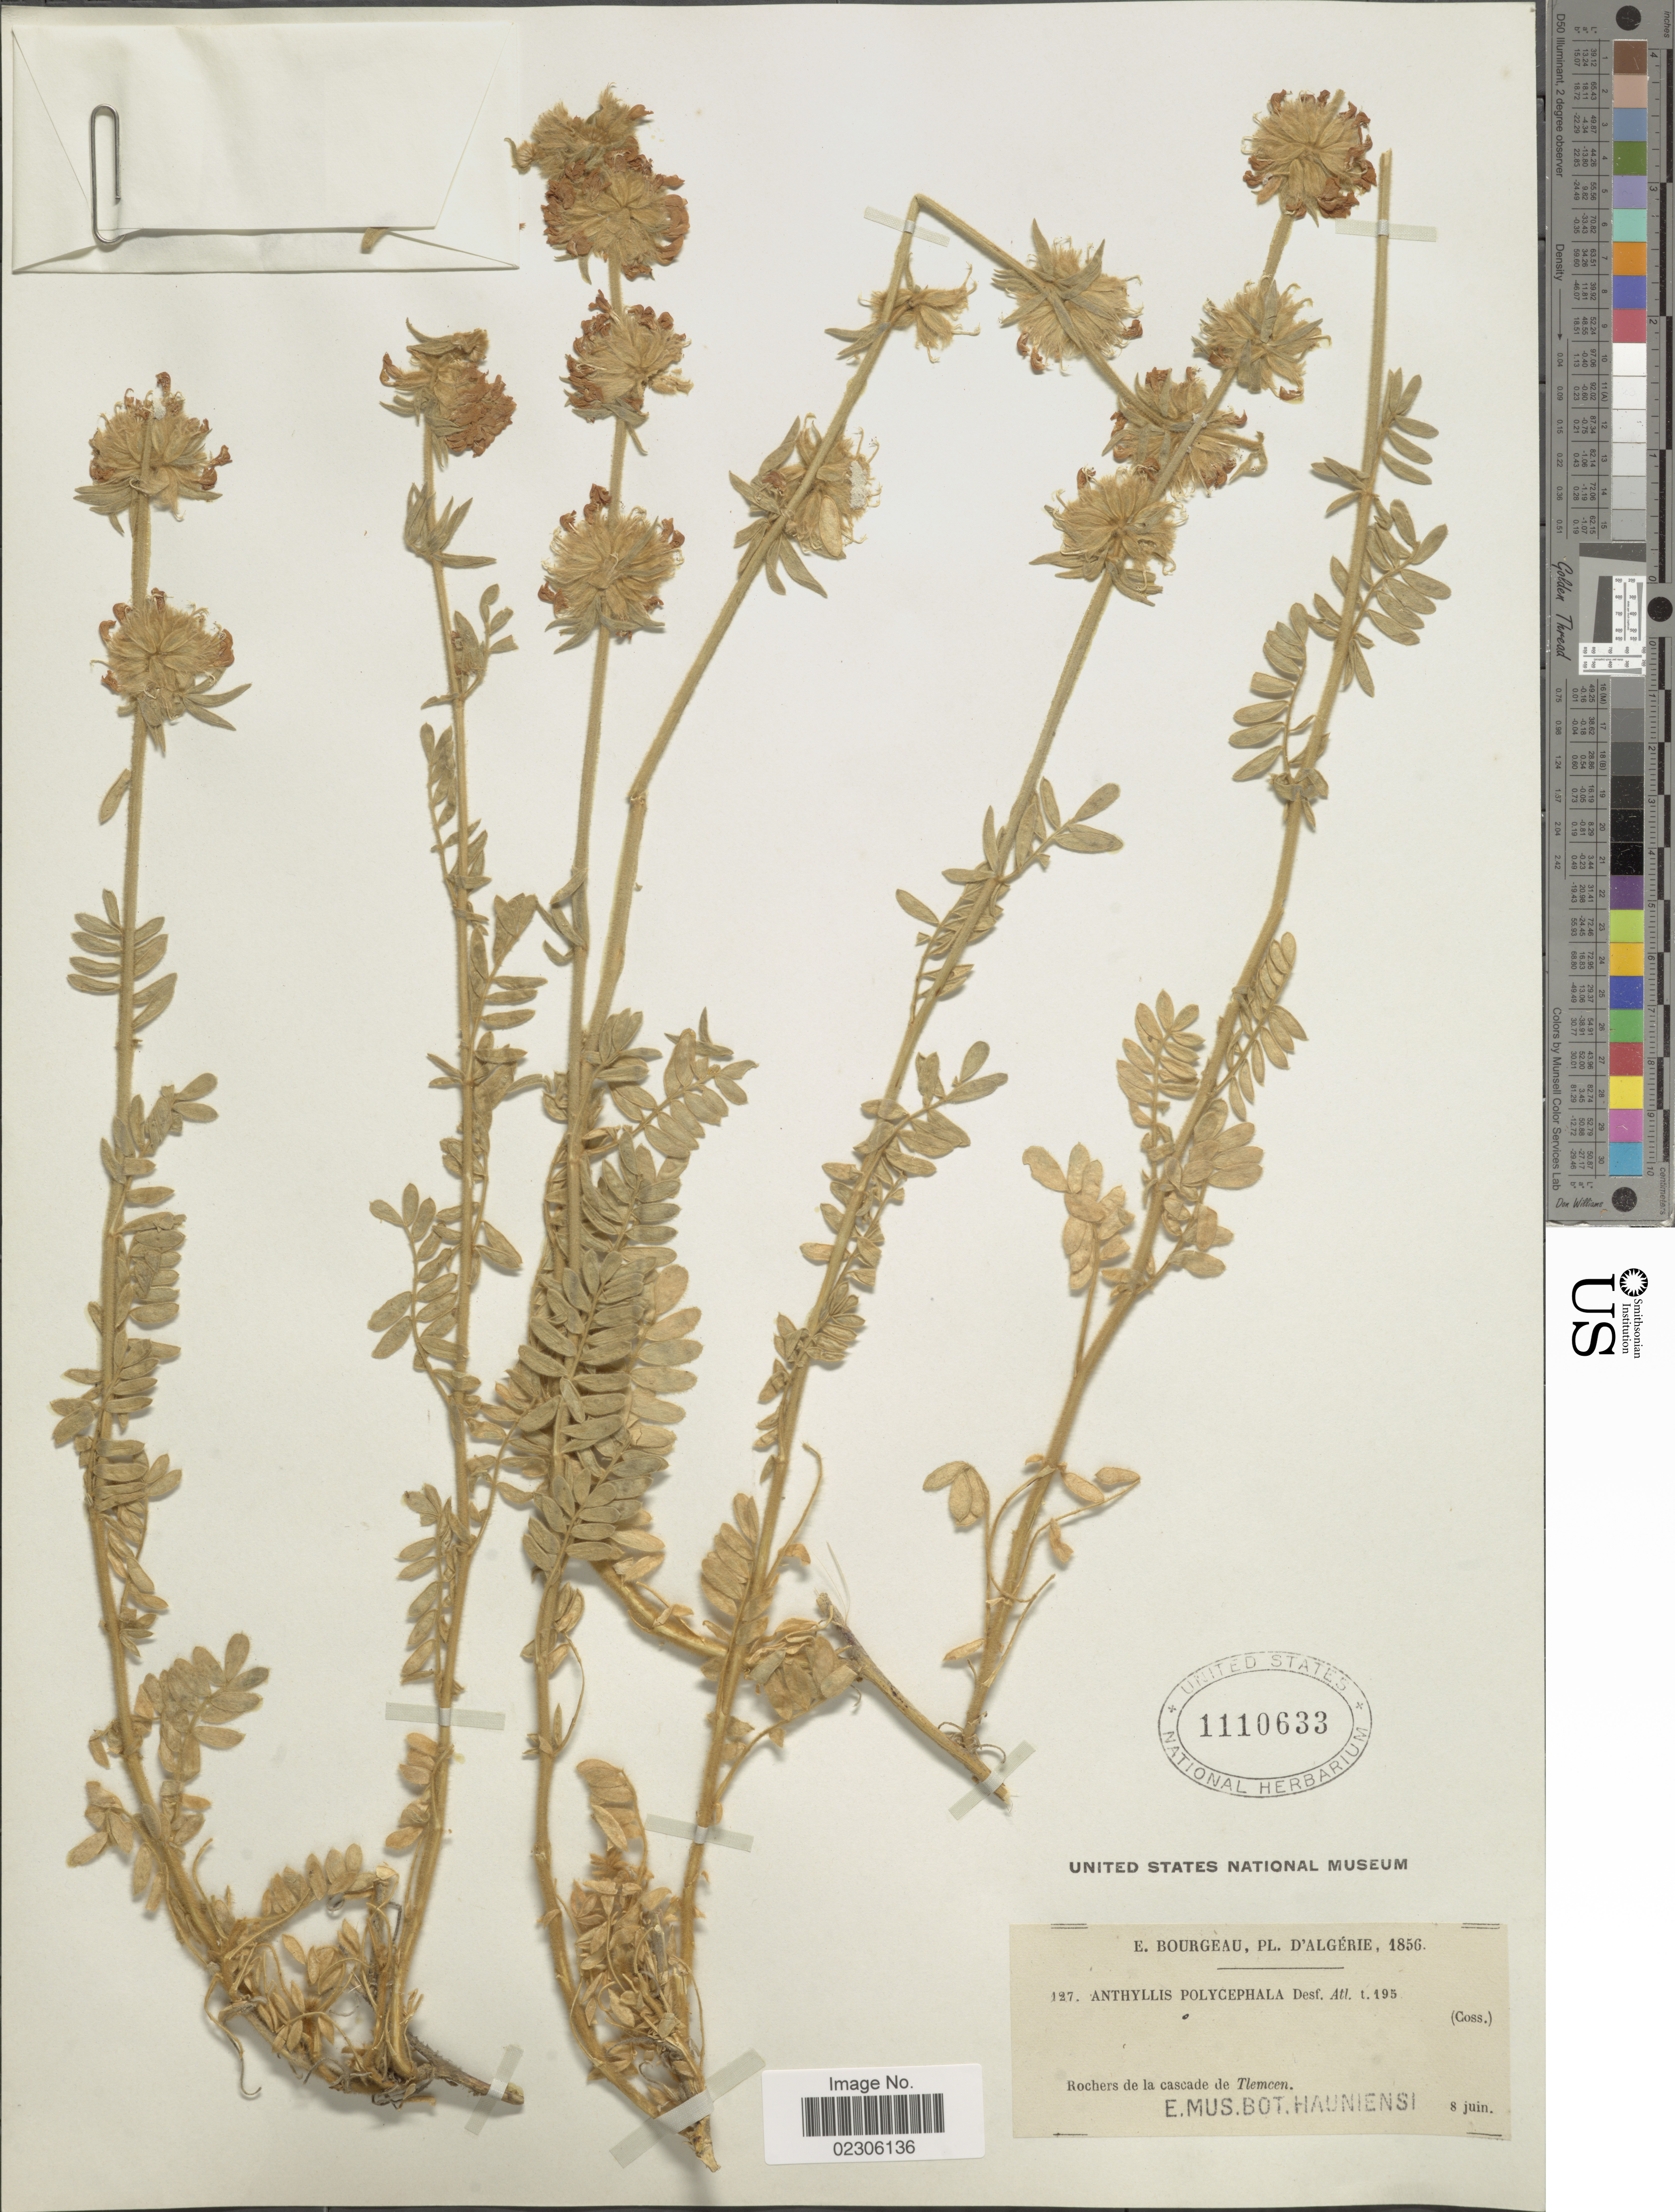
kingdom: Plantae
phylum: Tracheophyta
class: Magnoliopsida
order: Fabales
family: Fabaceae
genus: Anthyllis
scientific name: Anthyllis polycephala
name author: Desf.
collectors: E. Bourgeau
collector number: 127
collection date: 1856-06-08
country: Algeria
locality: Pl. D'Algerie, Rochers de la cascade de Tlemcen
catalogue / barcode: US 1110633